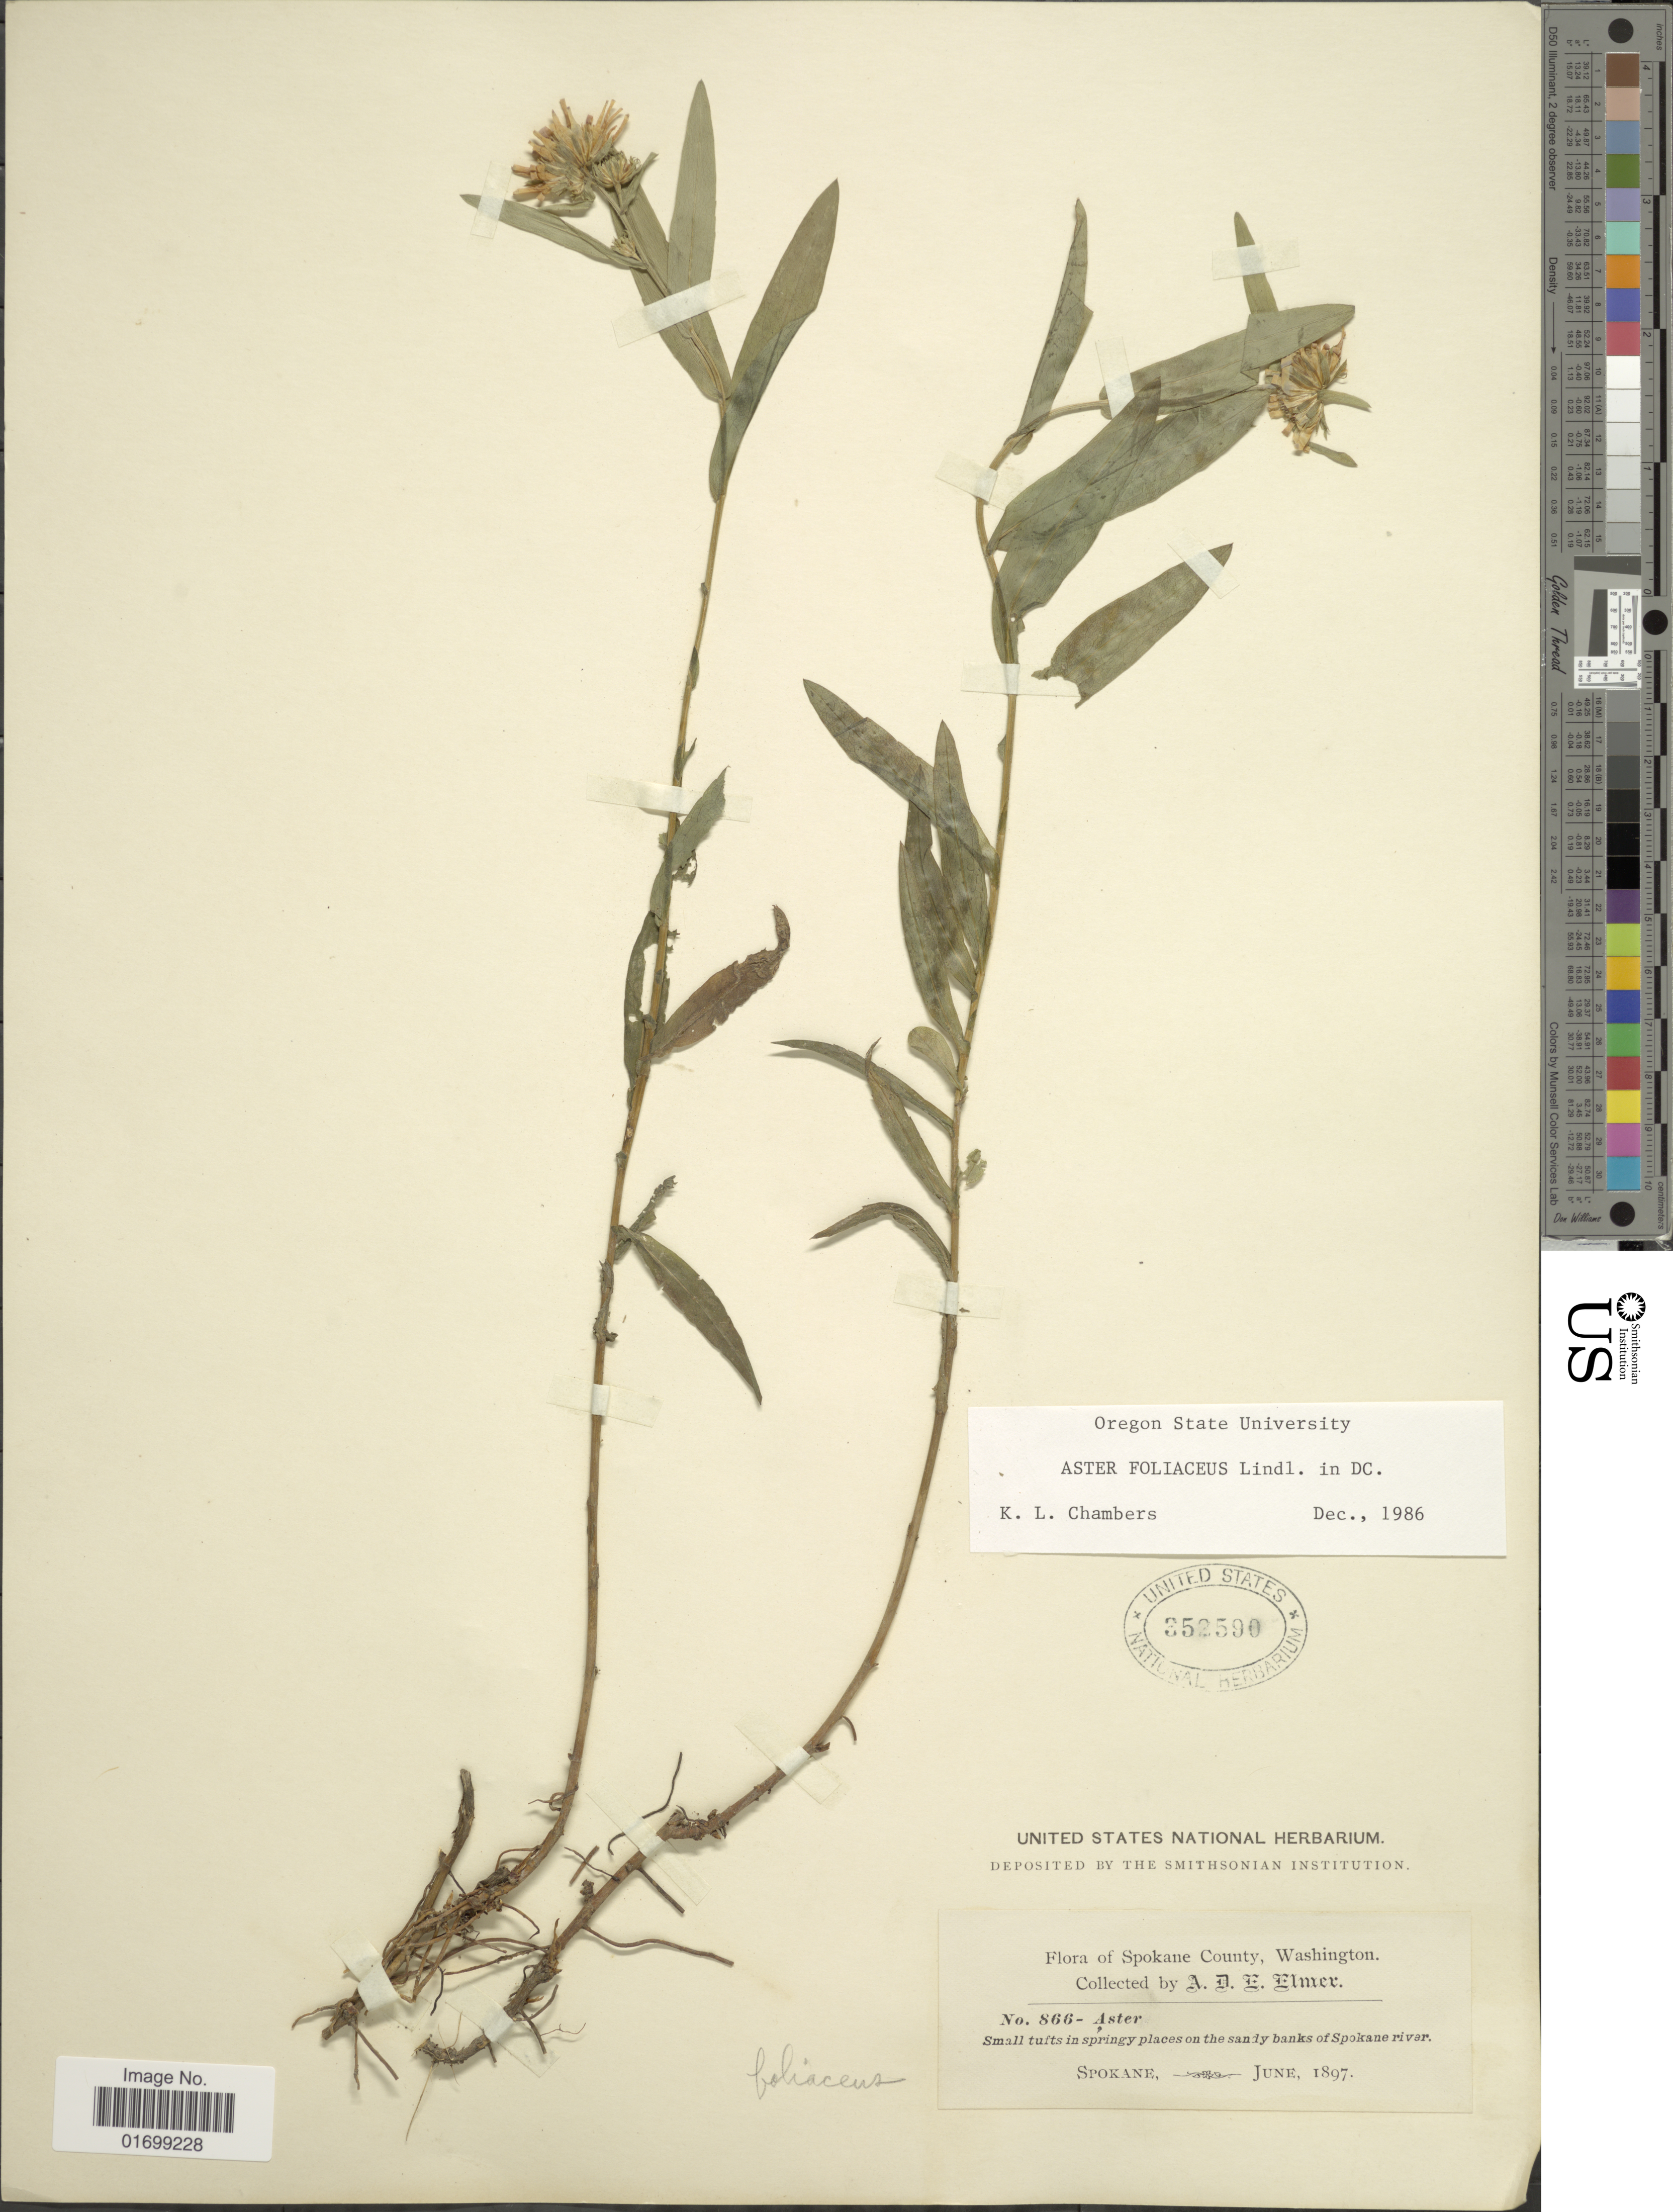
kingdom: Plantae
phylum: Tracheophyta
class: Magnoliopsida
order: Asterales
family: Asteraceae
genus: Symphyotrichum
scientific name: Symphyotrichum foliaceum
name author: (Lindl. ex DC.) G.L. Nesom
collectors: A. D. E. Elmer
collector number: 866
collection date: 1897-06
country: United States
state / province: Washington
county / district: Spokane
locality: Spokane County, small tufts in springy places on the samdy banks of Spokane river.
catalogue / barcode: US 352590